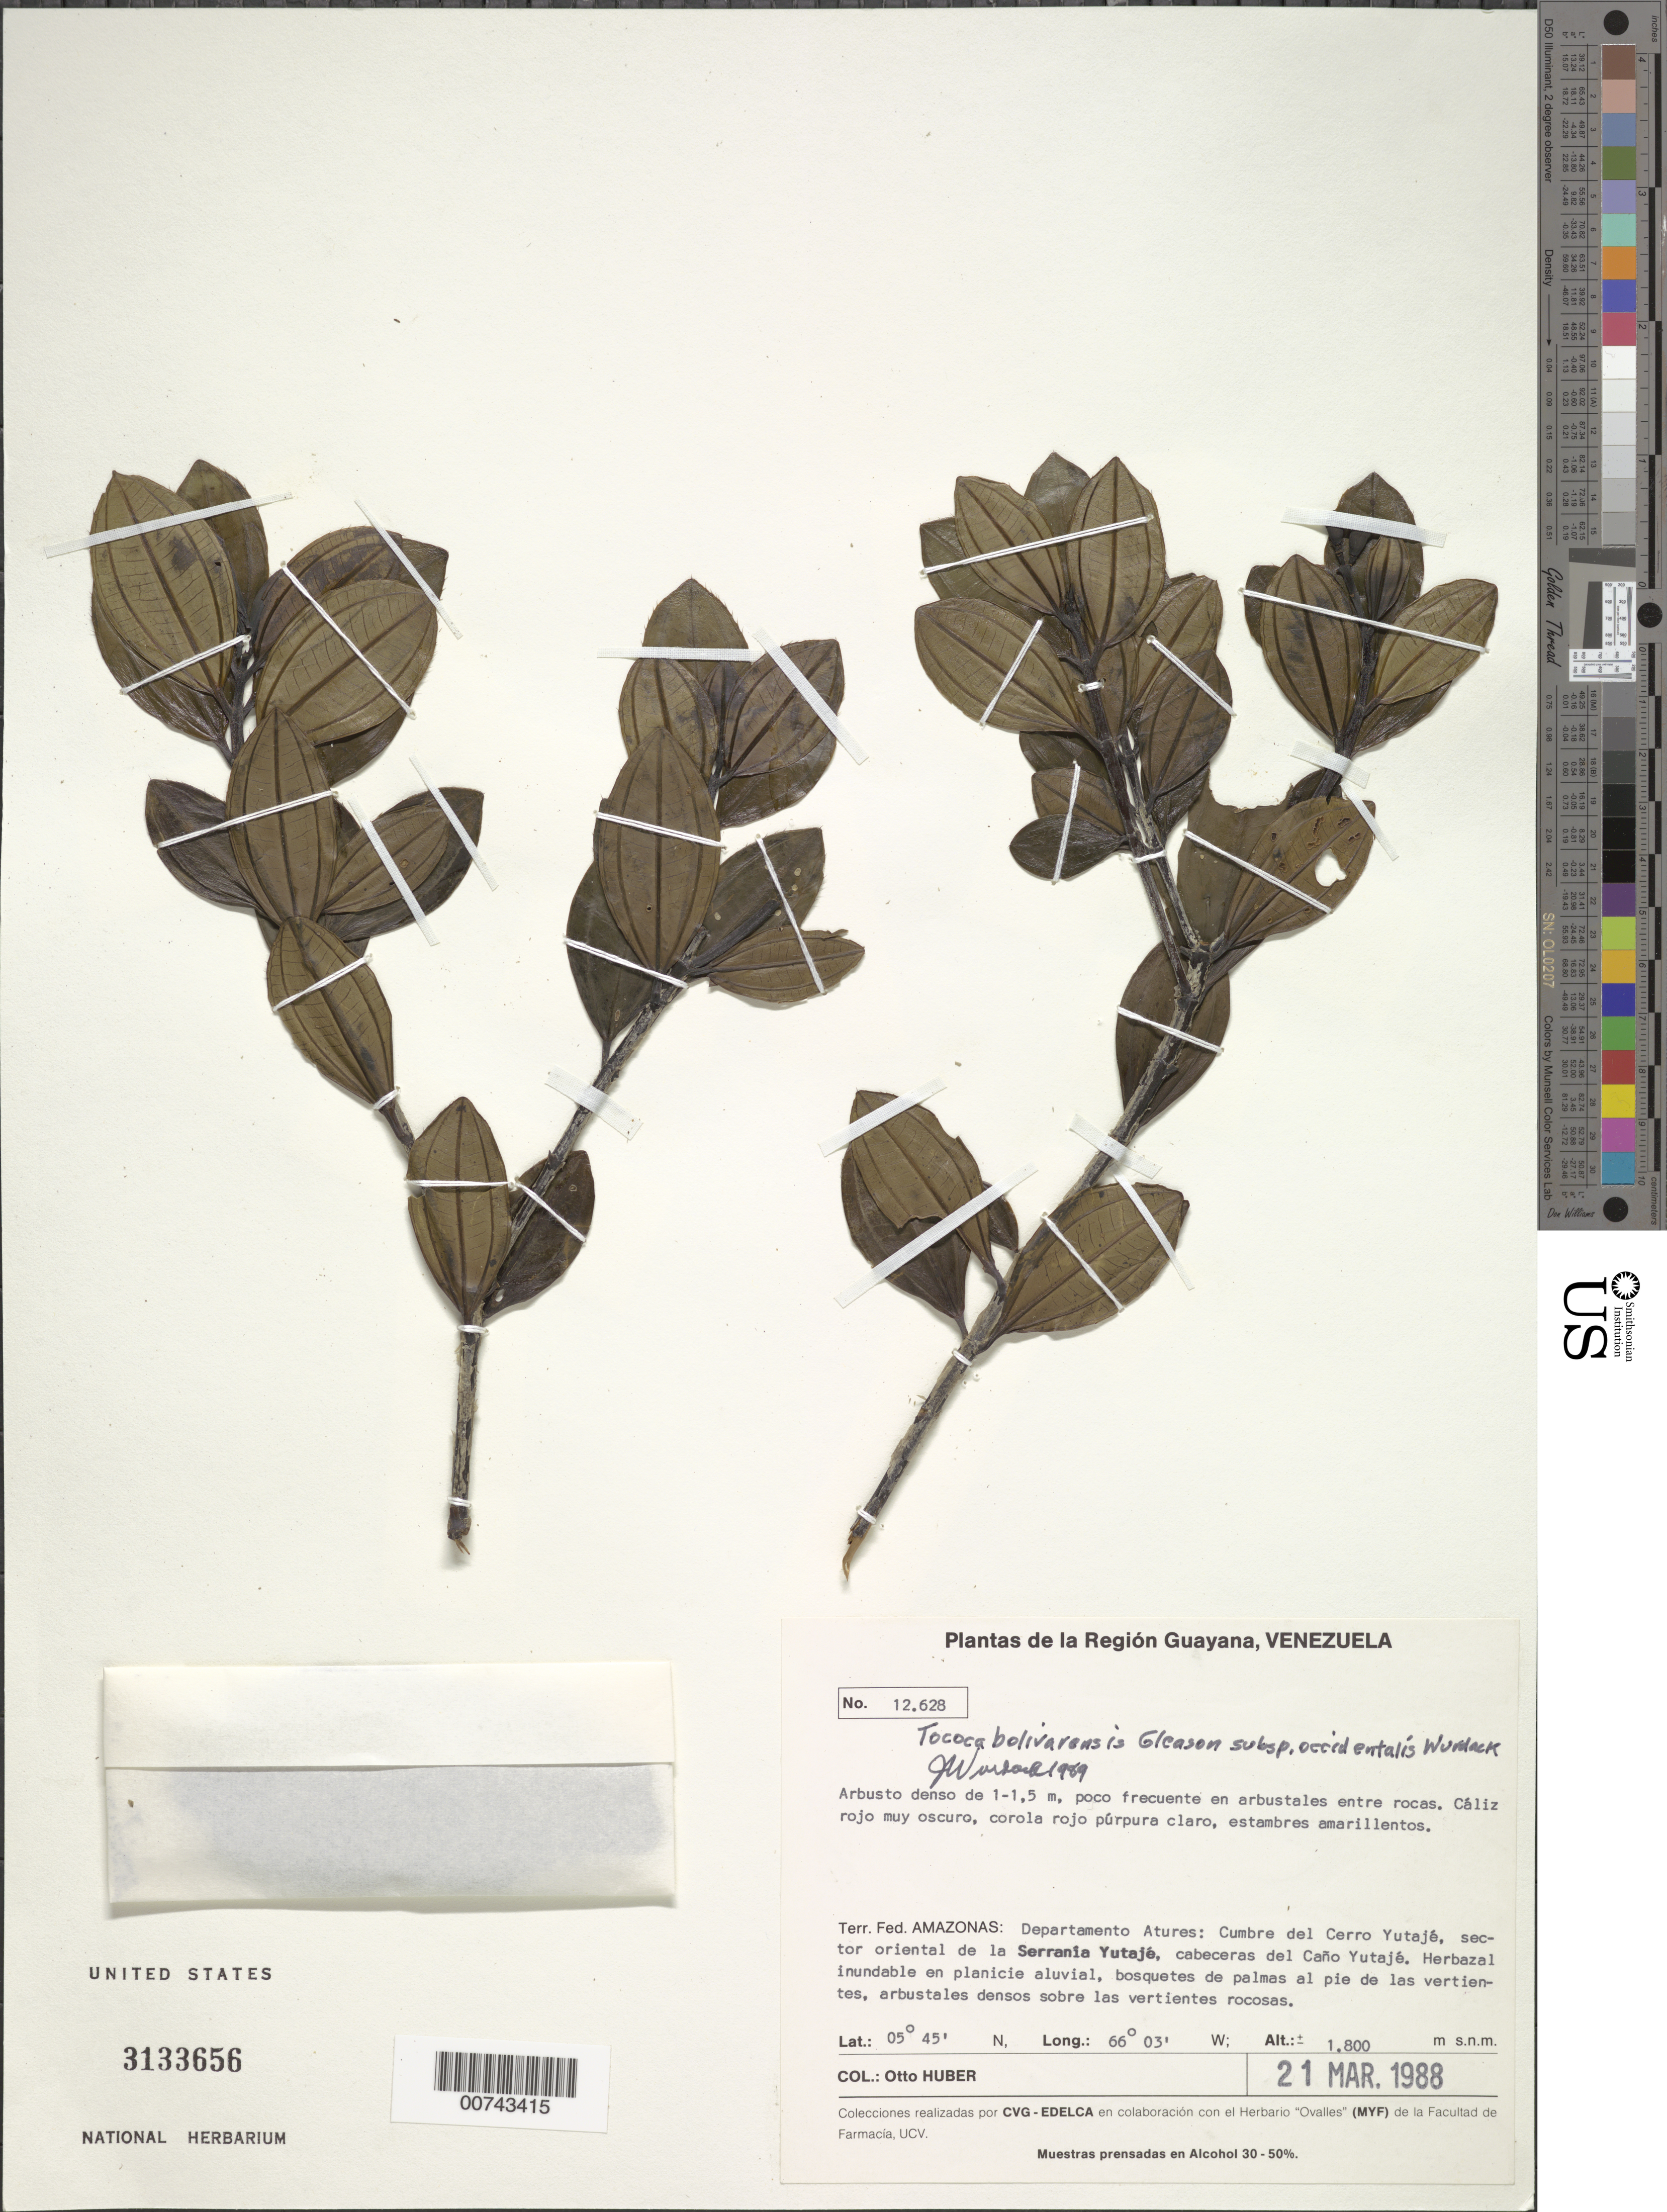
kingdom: Plantae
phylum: Tracheophyta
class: Magnoliopsida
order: Myrtales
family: Melastomataceae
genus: Tococa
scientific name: Tococa bolivarensis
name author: Gleason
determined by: Wurdack, John J., (US), US (UNITED STATES)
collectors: O. Huber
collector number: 12628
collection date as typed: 21-Mar-88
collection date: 1988-03-21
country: Venezuela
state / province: Amazonas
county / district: Atures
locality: Cerro Yutajé, cumbre, sector oriental de la Serrania Yutajé, cabeceras del Caño Yutajé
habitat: Herbazal inundable en planicie aluvial, bosquetes de palmas al pié de las vertientes, arbustales densos sobre las vertientes rocosas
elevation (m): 1800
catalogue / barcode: US 3133656